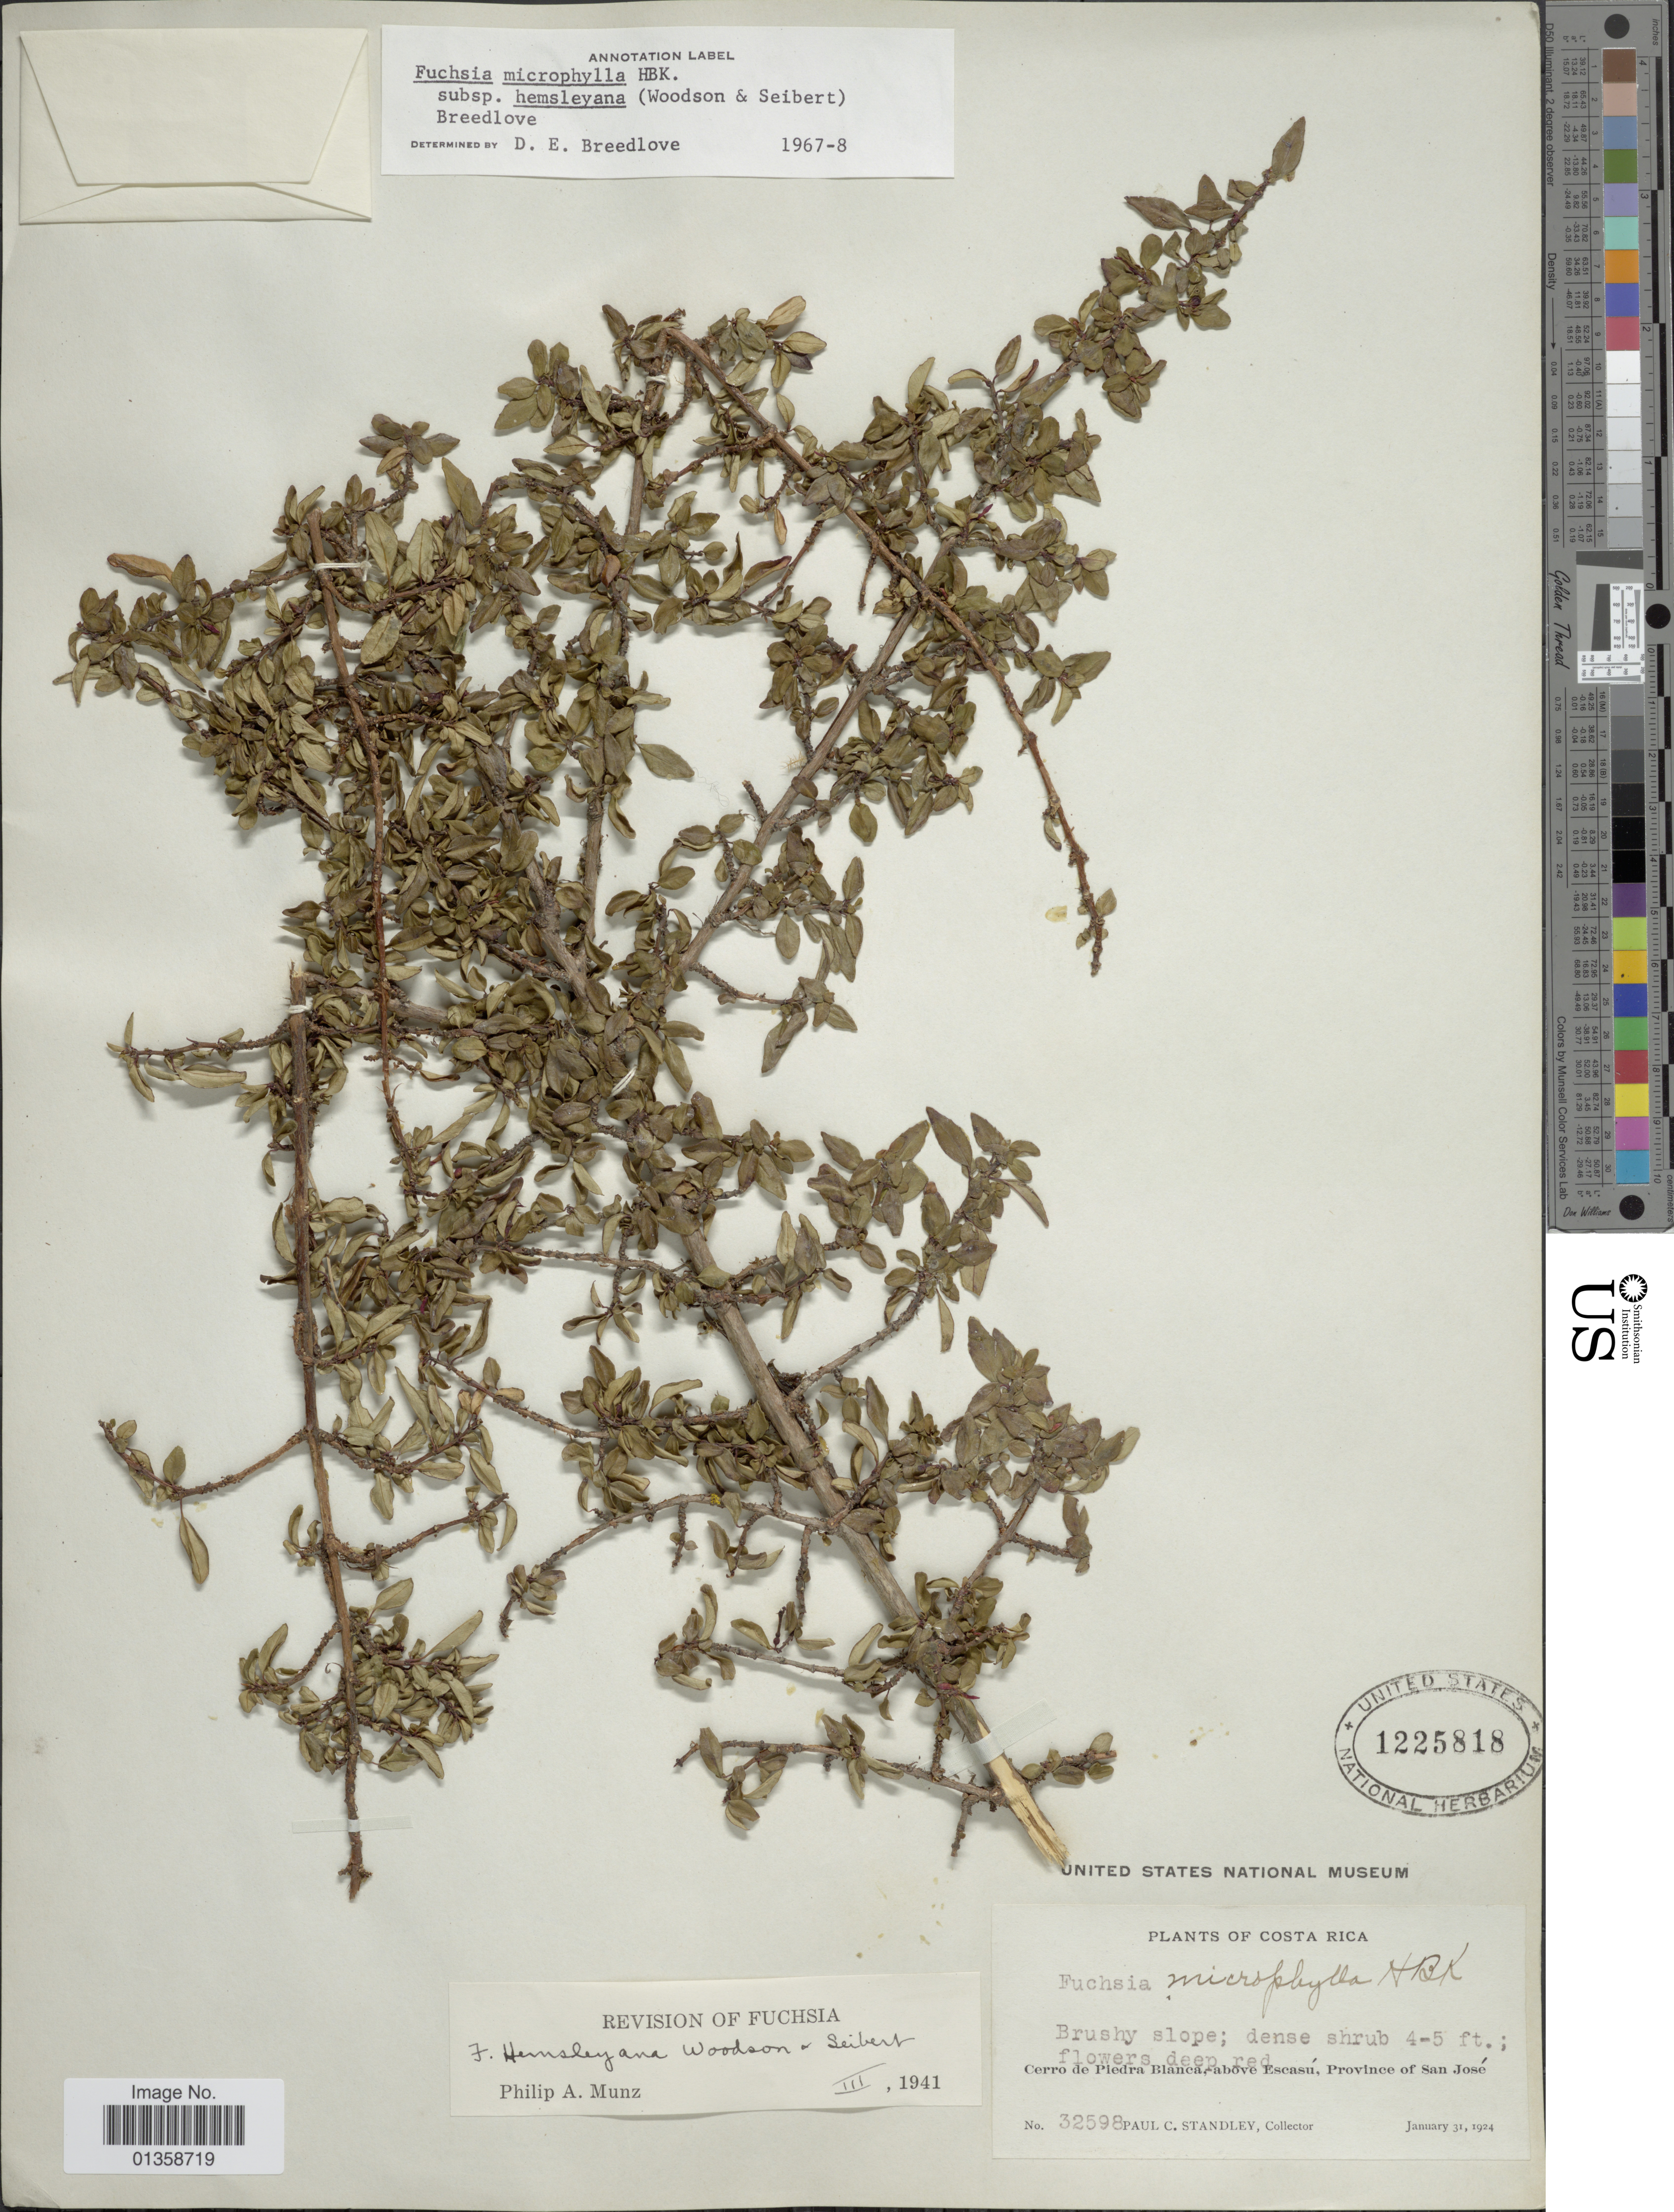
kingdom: Plantae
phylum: Tracheophyta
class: Magnoliopsida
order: Myrtales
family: Onagraceae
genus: Fuchsia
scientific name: Fuchsia microphylla subsp. hemsleyana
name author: (Woodson & Seibert) Breedlove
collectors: P. C. Standley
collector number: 32598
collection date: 1924-01-31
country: Costa Rica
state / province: San José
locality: Cerro de Piedra Blanca, above Escasú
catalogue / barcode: US 1225818